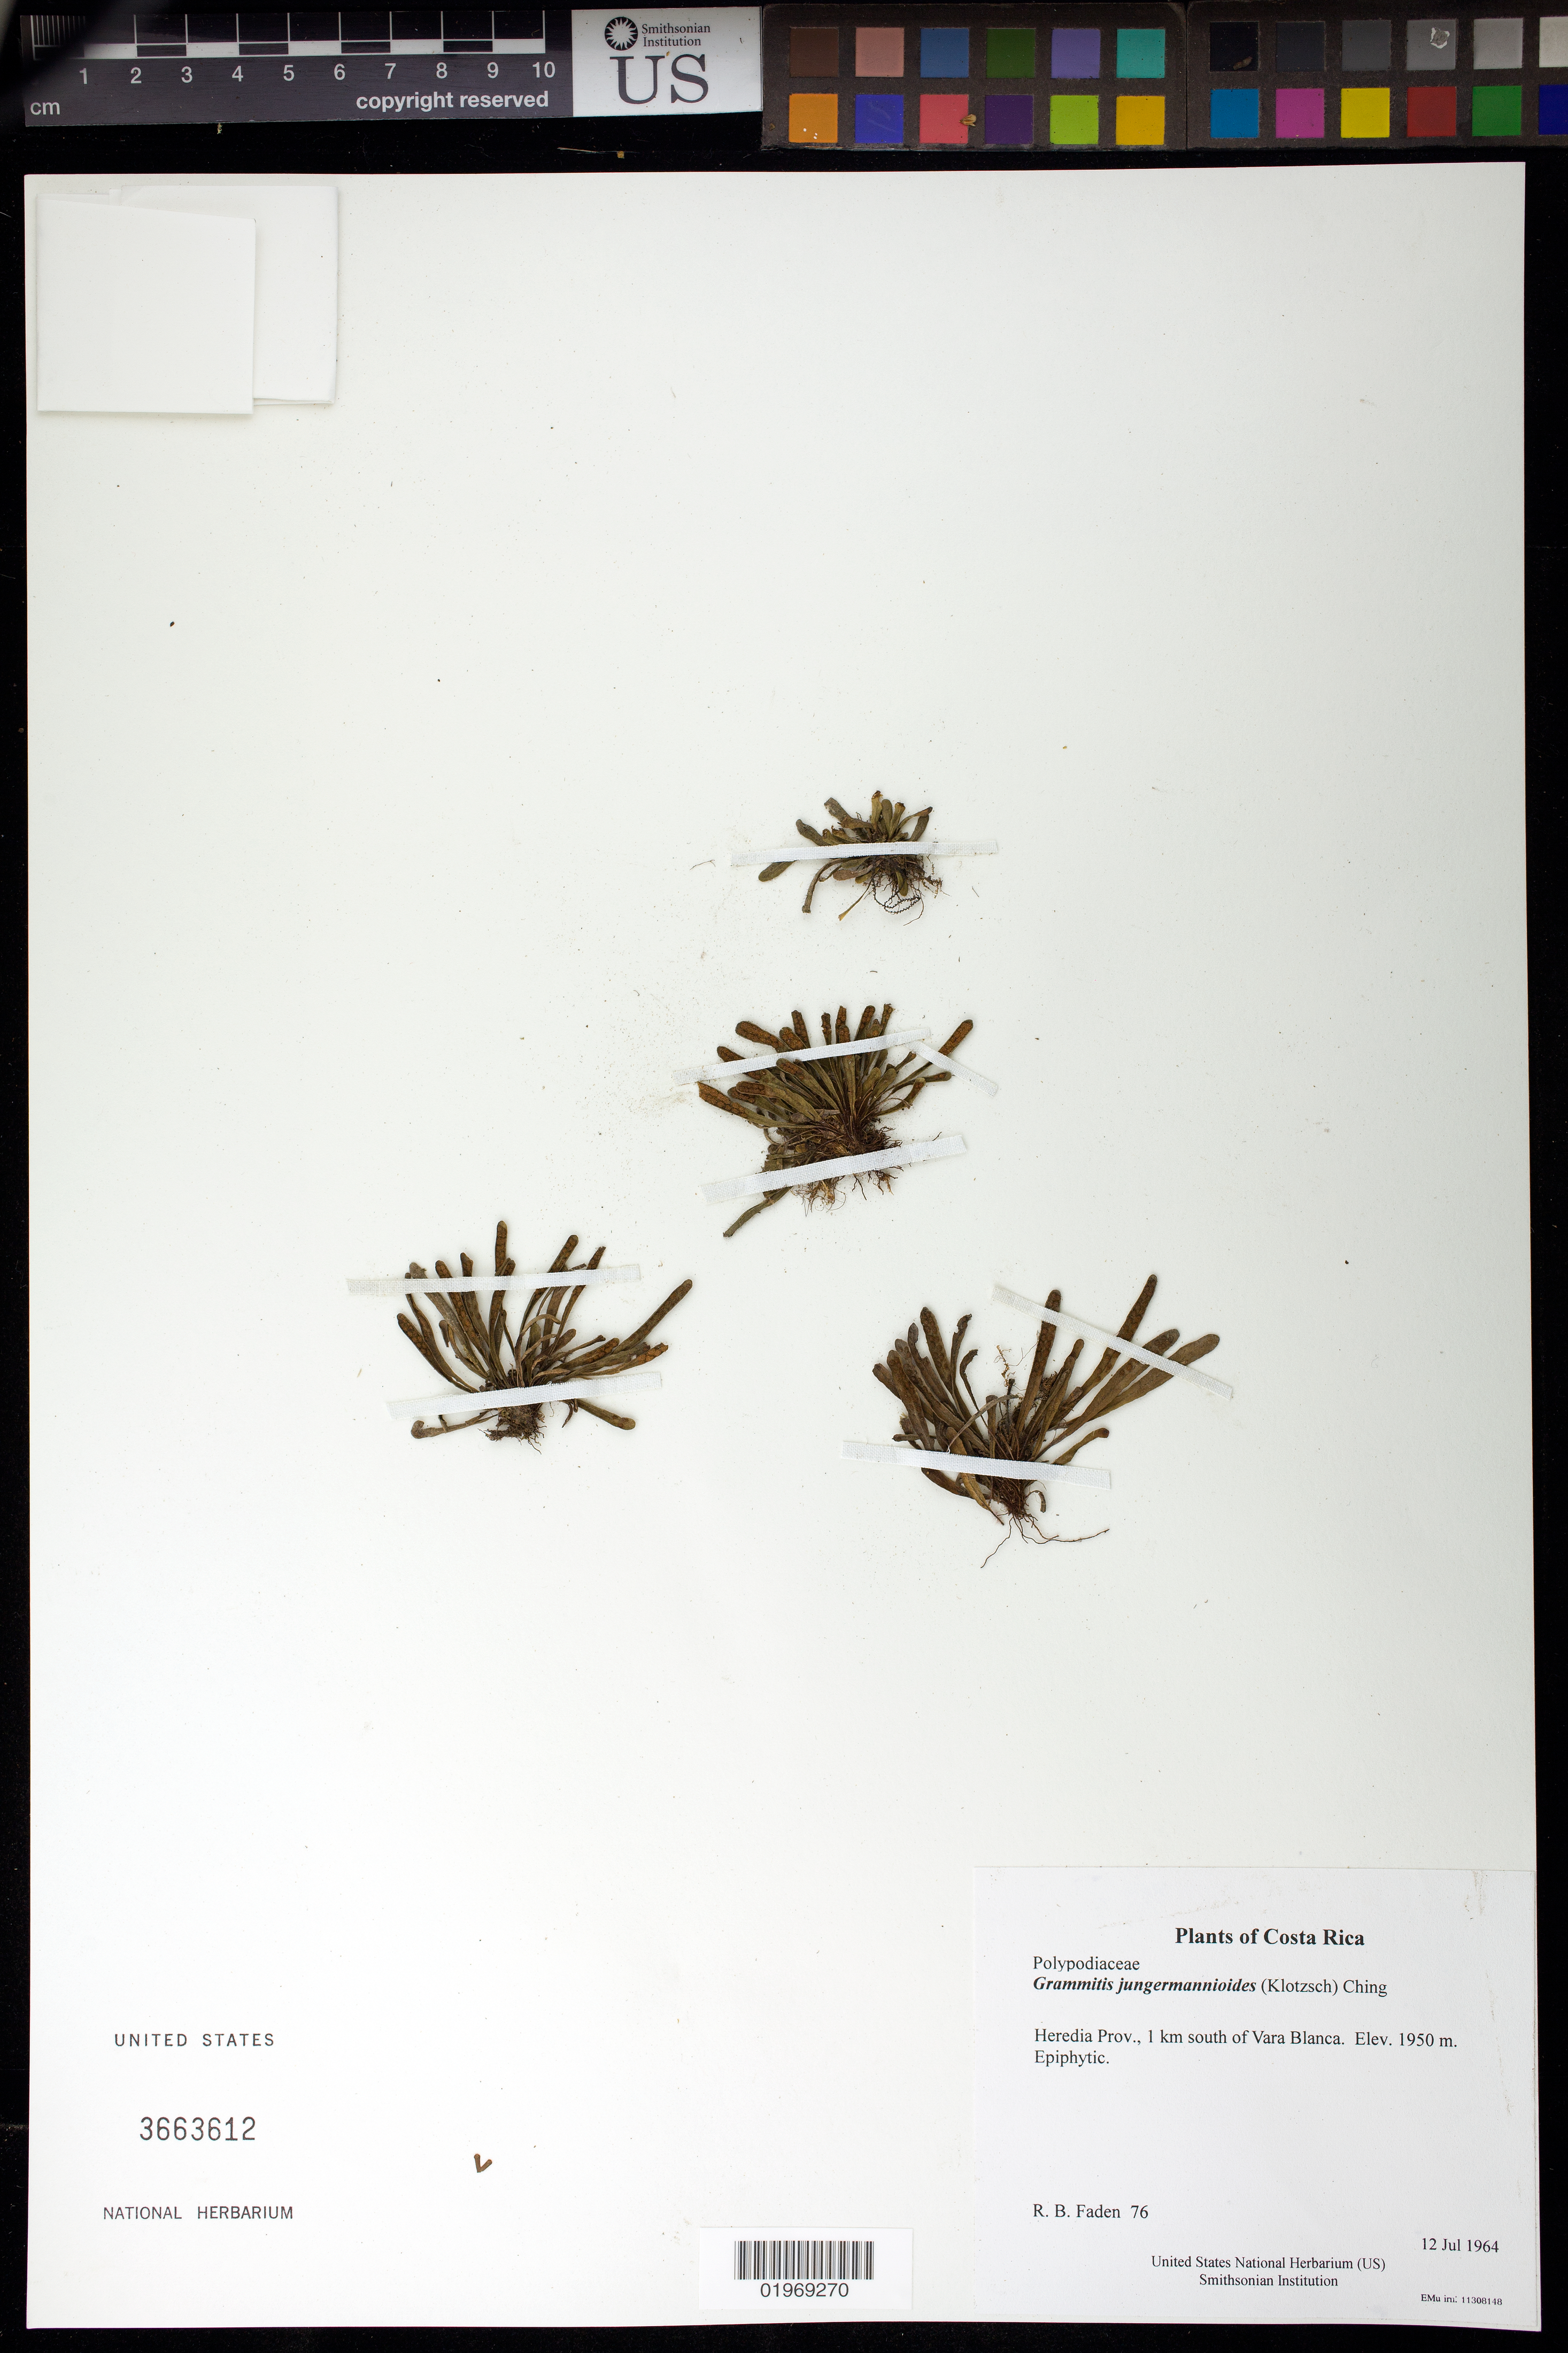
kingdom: Plantae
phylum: Tracheophyta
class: Polypodiopsida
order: Polypodiales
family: Polypodiaceae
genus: Grammitis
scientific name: Grammitis jungermannioides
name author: (Klotzsch) Ching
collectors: R. B. Faden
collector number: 76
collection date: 1964-07-12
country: Costa Rica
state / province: Heredia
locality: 1 km south of Vara Blanca.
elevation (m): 1950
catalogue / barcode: US 3663612